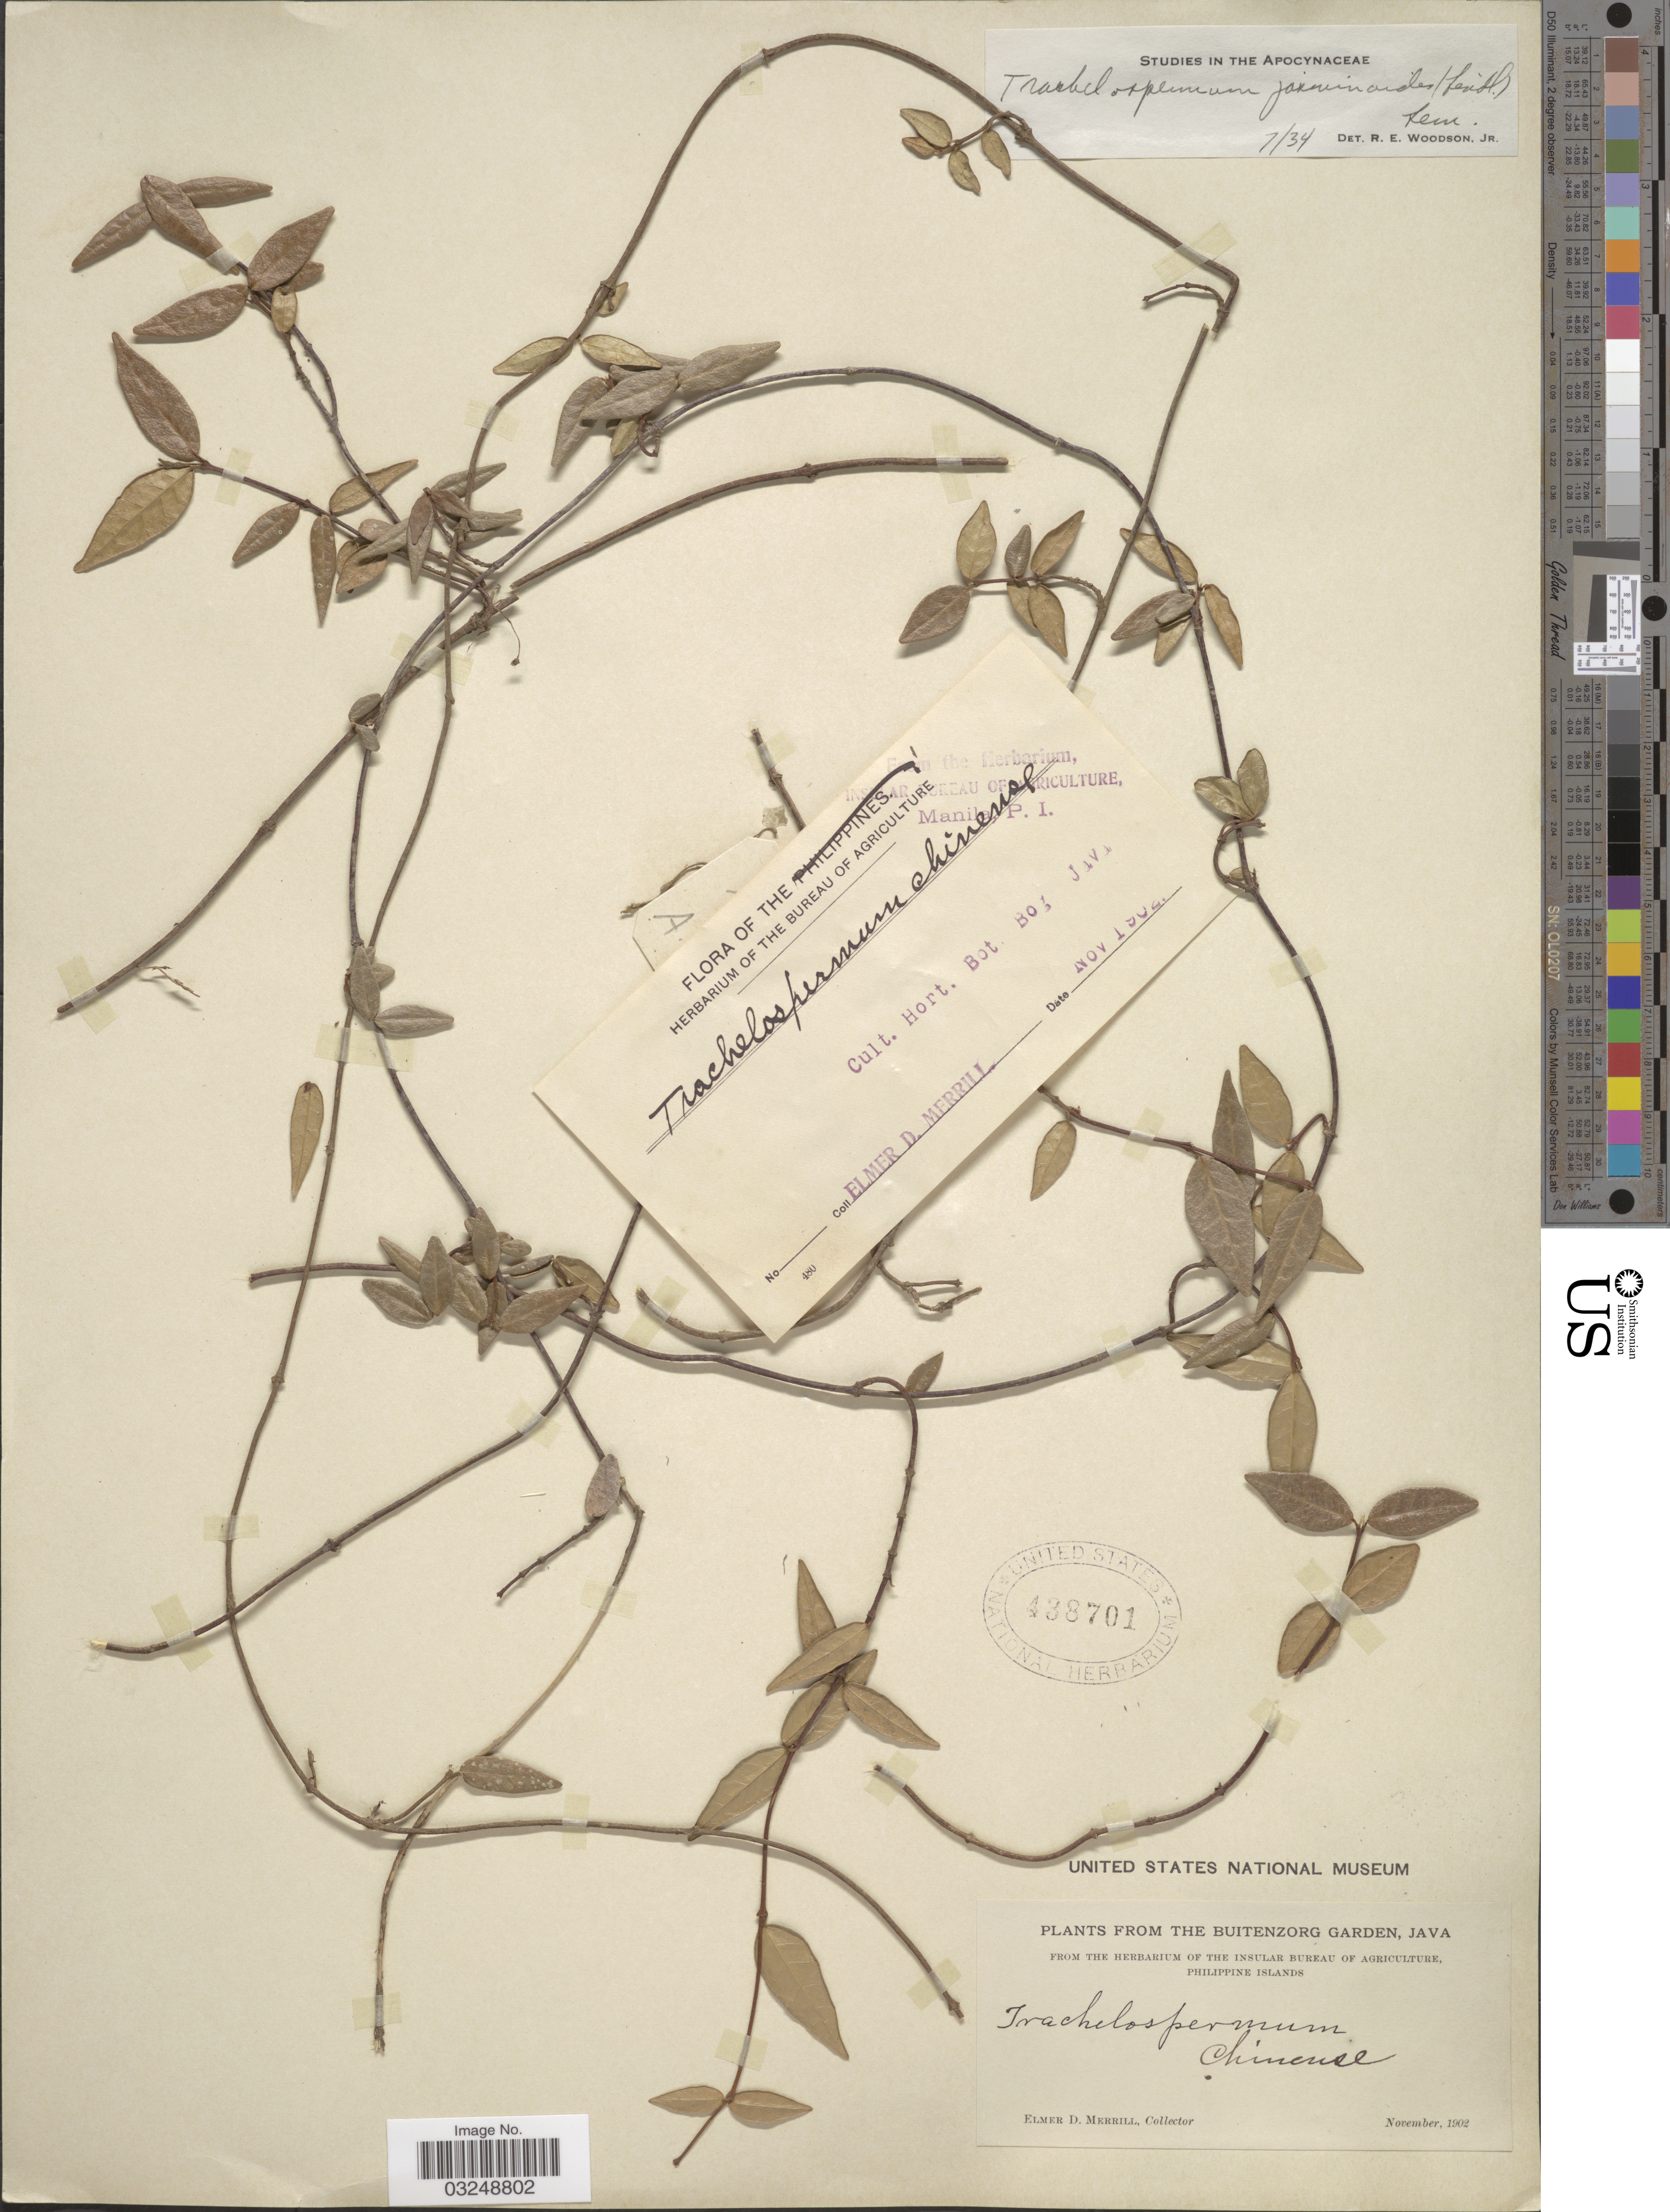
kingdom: Plantae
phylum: Tracheophyta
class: Magnoliopsida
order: Gentianales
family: Apocynaceae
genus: Trachelospermum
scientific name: Trachelospermum jasminoides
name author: (Lindl.) Lem.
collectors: E. D. Merrill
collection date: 1902-11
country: Indonesia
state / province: Java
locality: The Buitenzorg Garden. Cult. Hort. Bot. Bog.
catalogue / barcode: US 438701